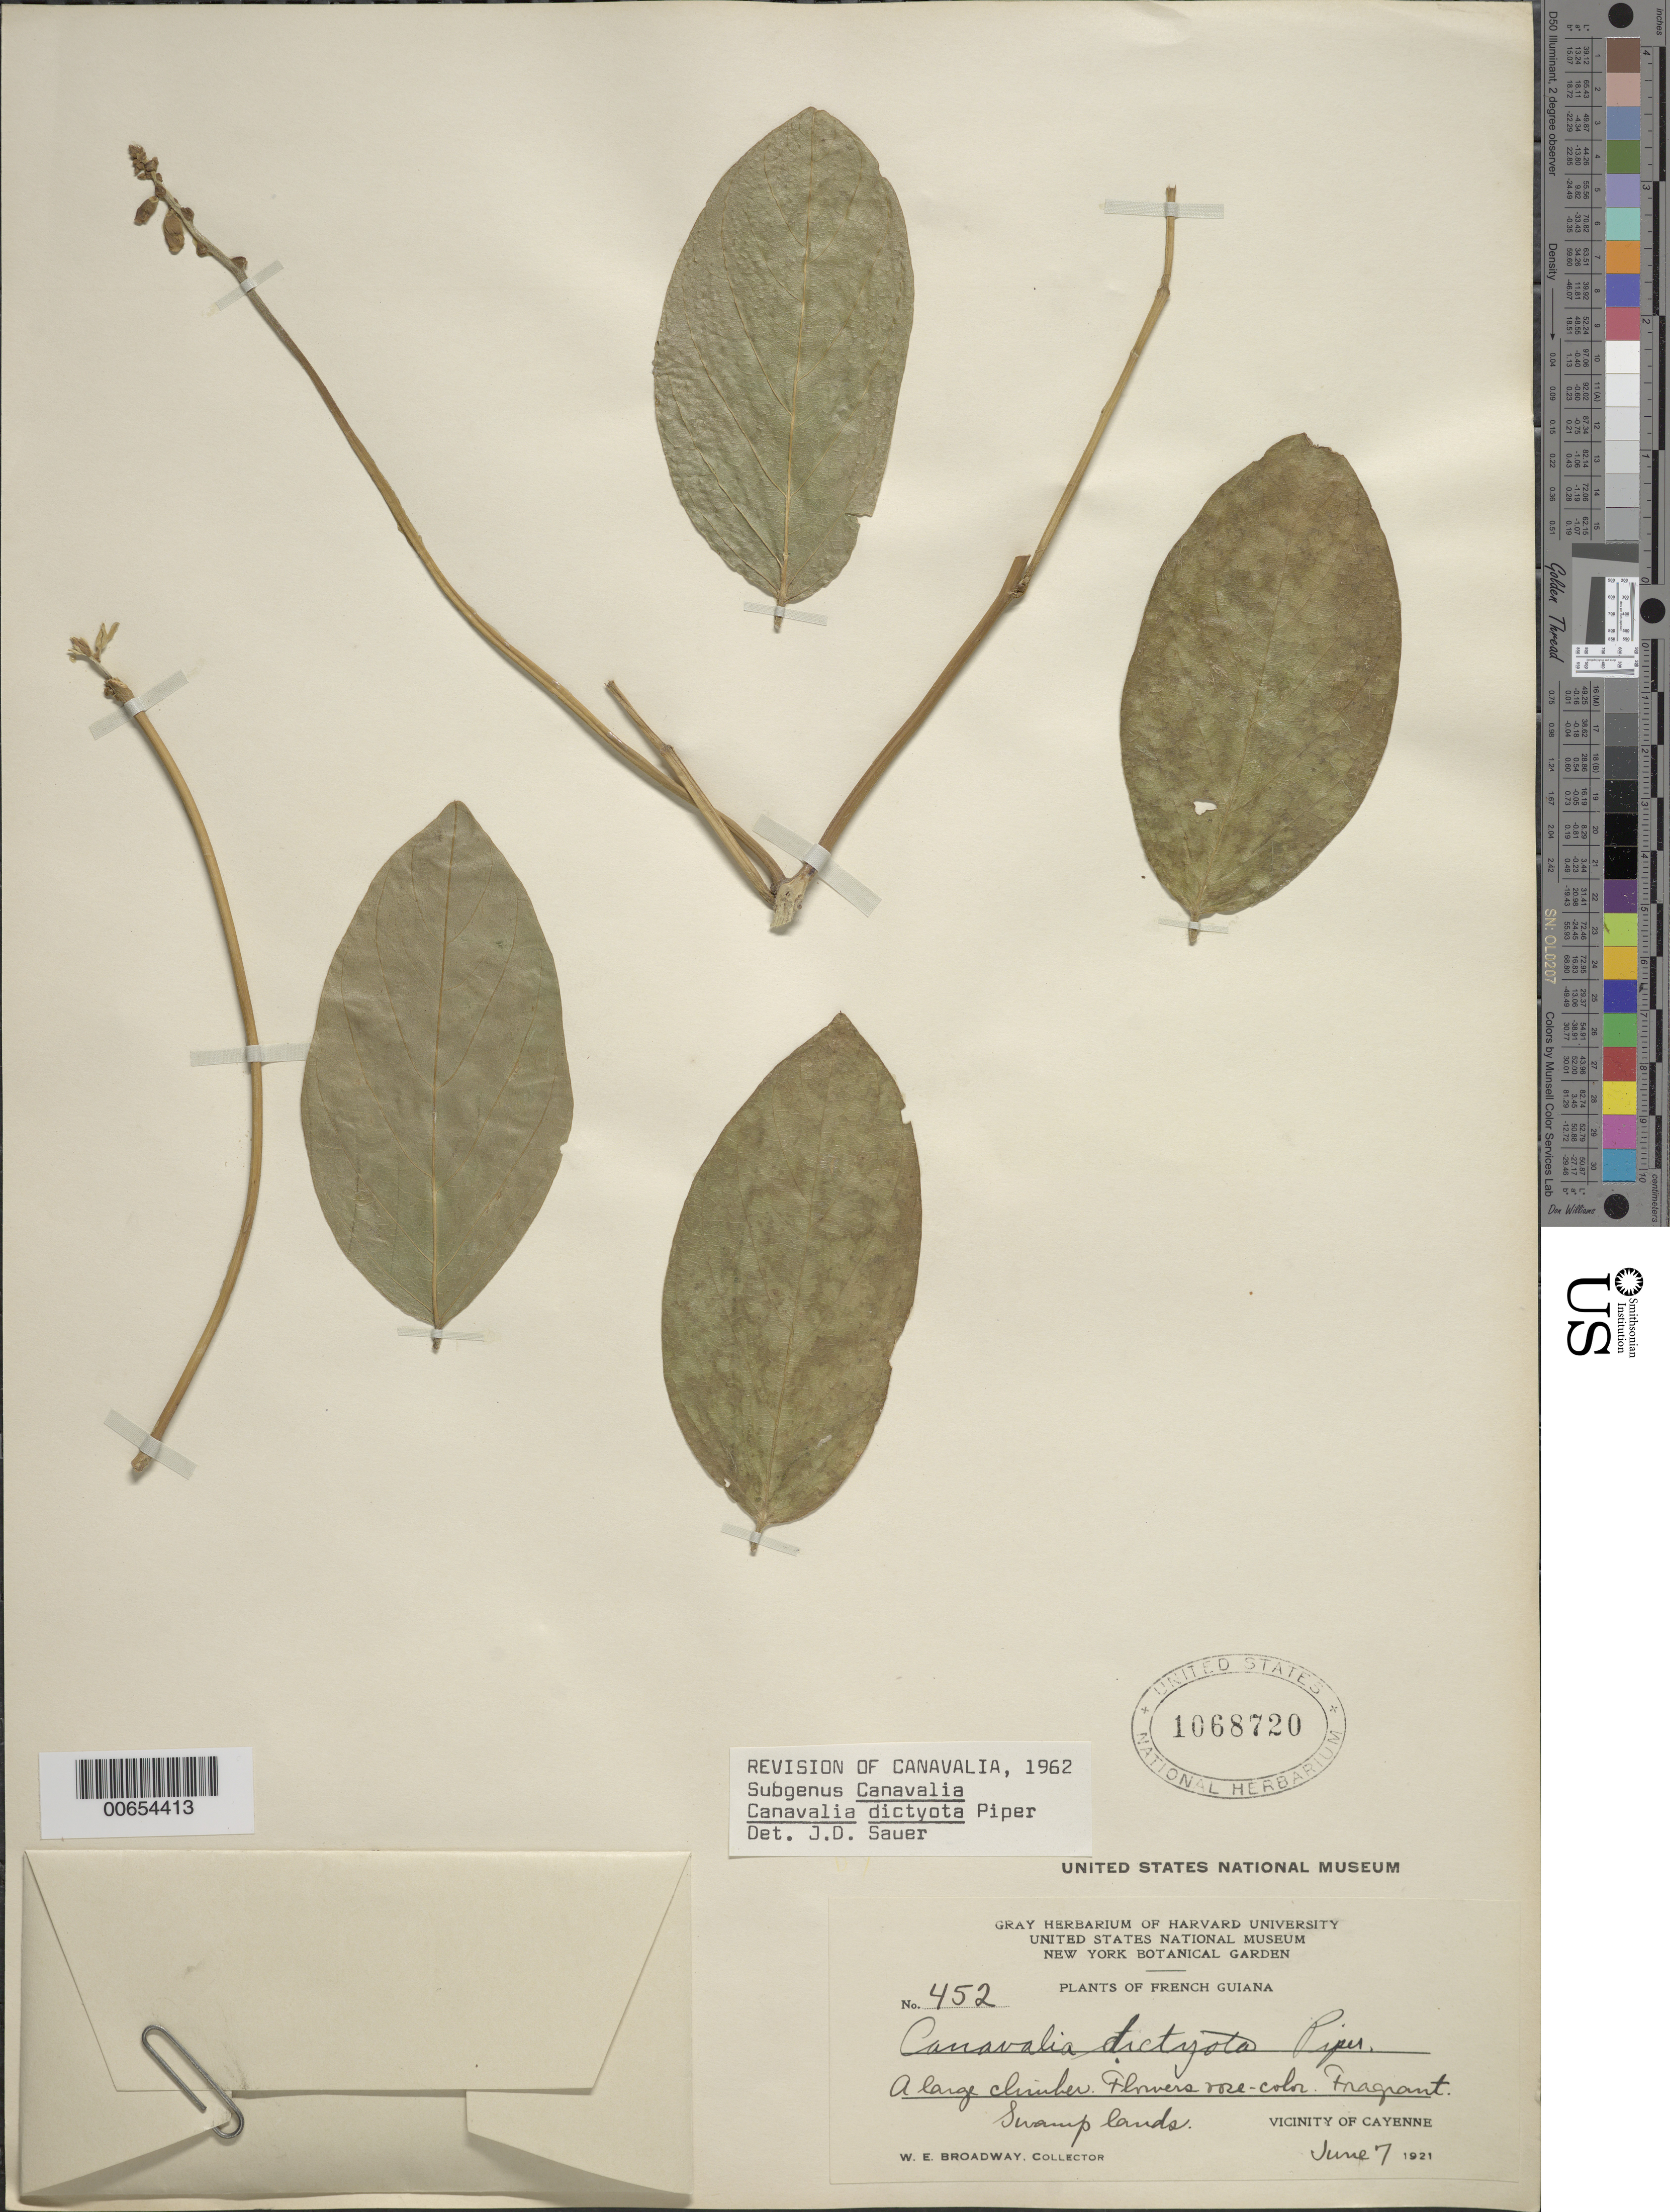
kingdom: Plantae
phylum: Tracheophyta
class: Magnoliopsida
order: Fabales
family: Fabaceae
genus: Canavalia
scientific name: Canavalia dictyota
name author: Piper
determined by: Sauer, J. D.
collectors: W. E. Broadway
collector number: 452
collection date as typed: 7-Jun-21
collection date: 1921-06-07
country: French Guiana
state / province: Cayenne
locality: Cayenne, vic.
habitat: Swamp lands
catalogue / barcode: US 1068720